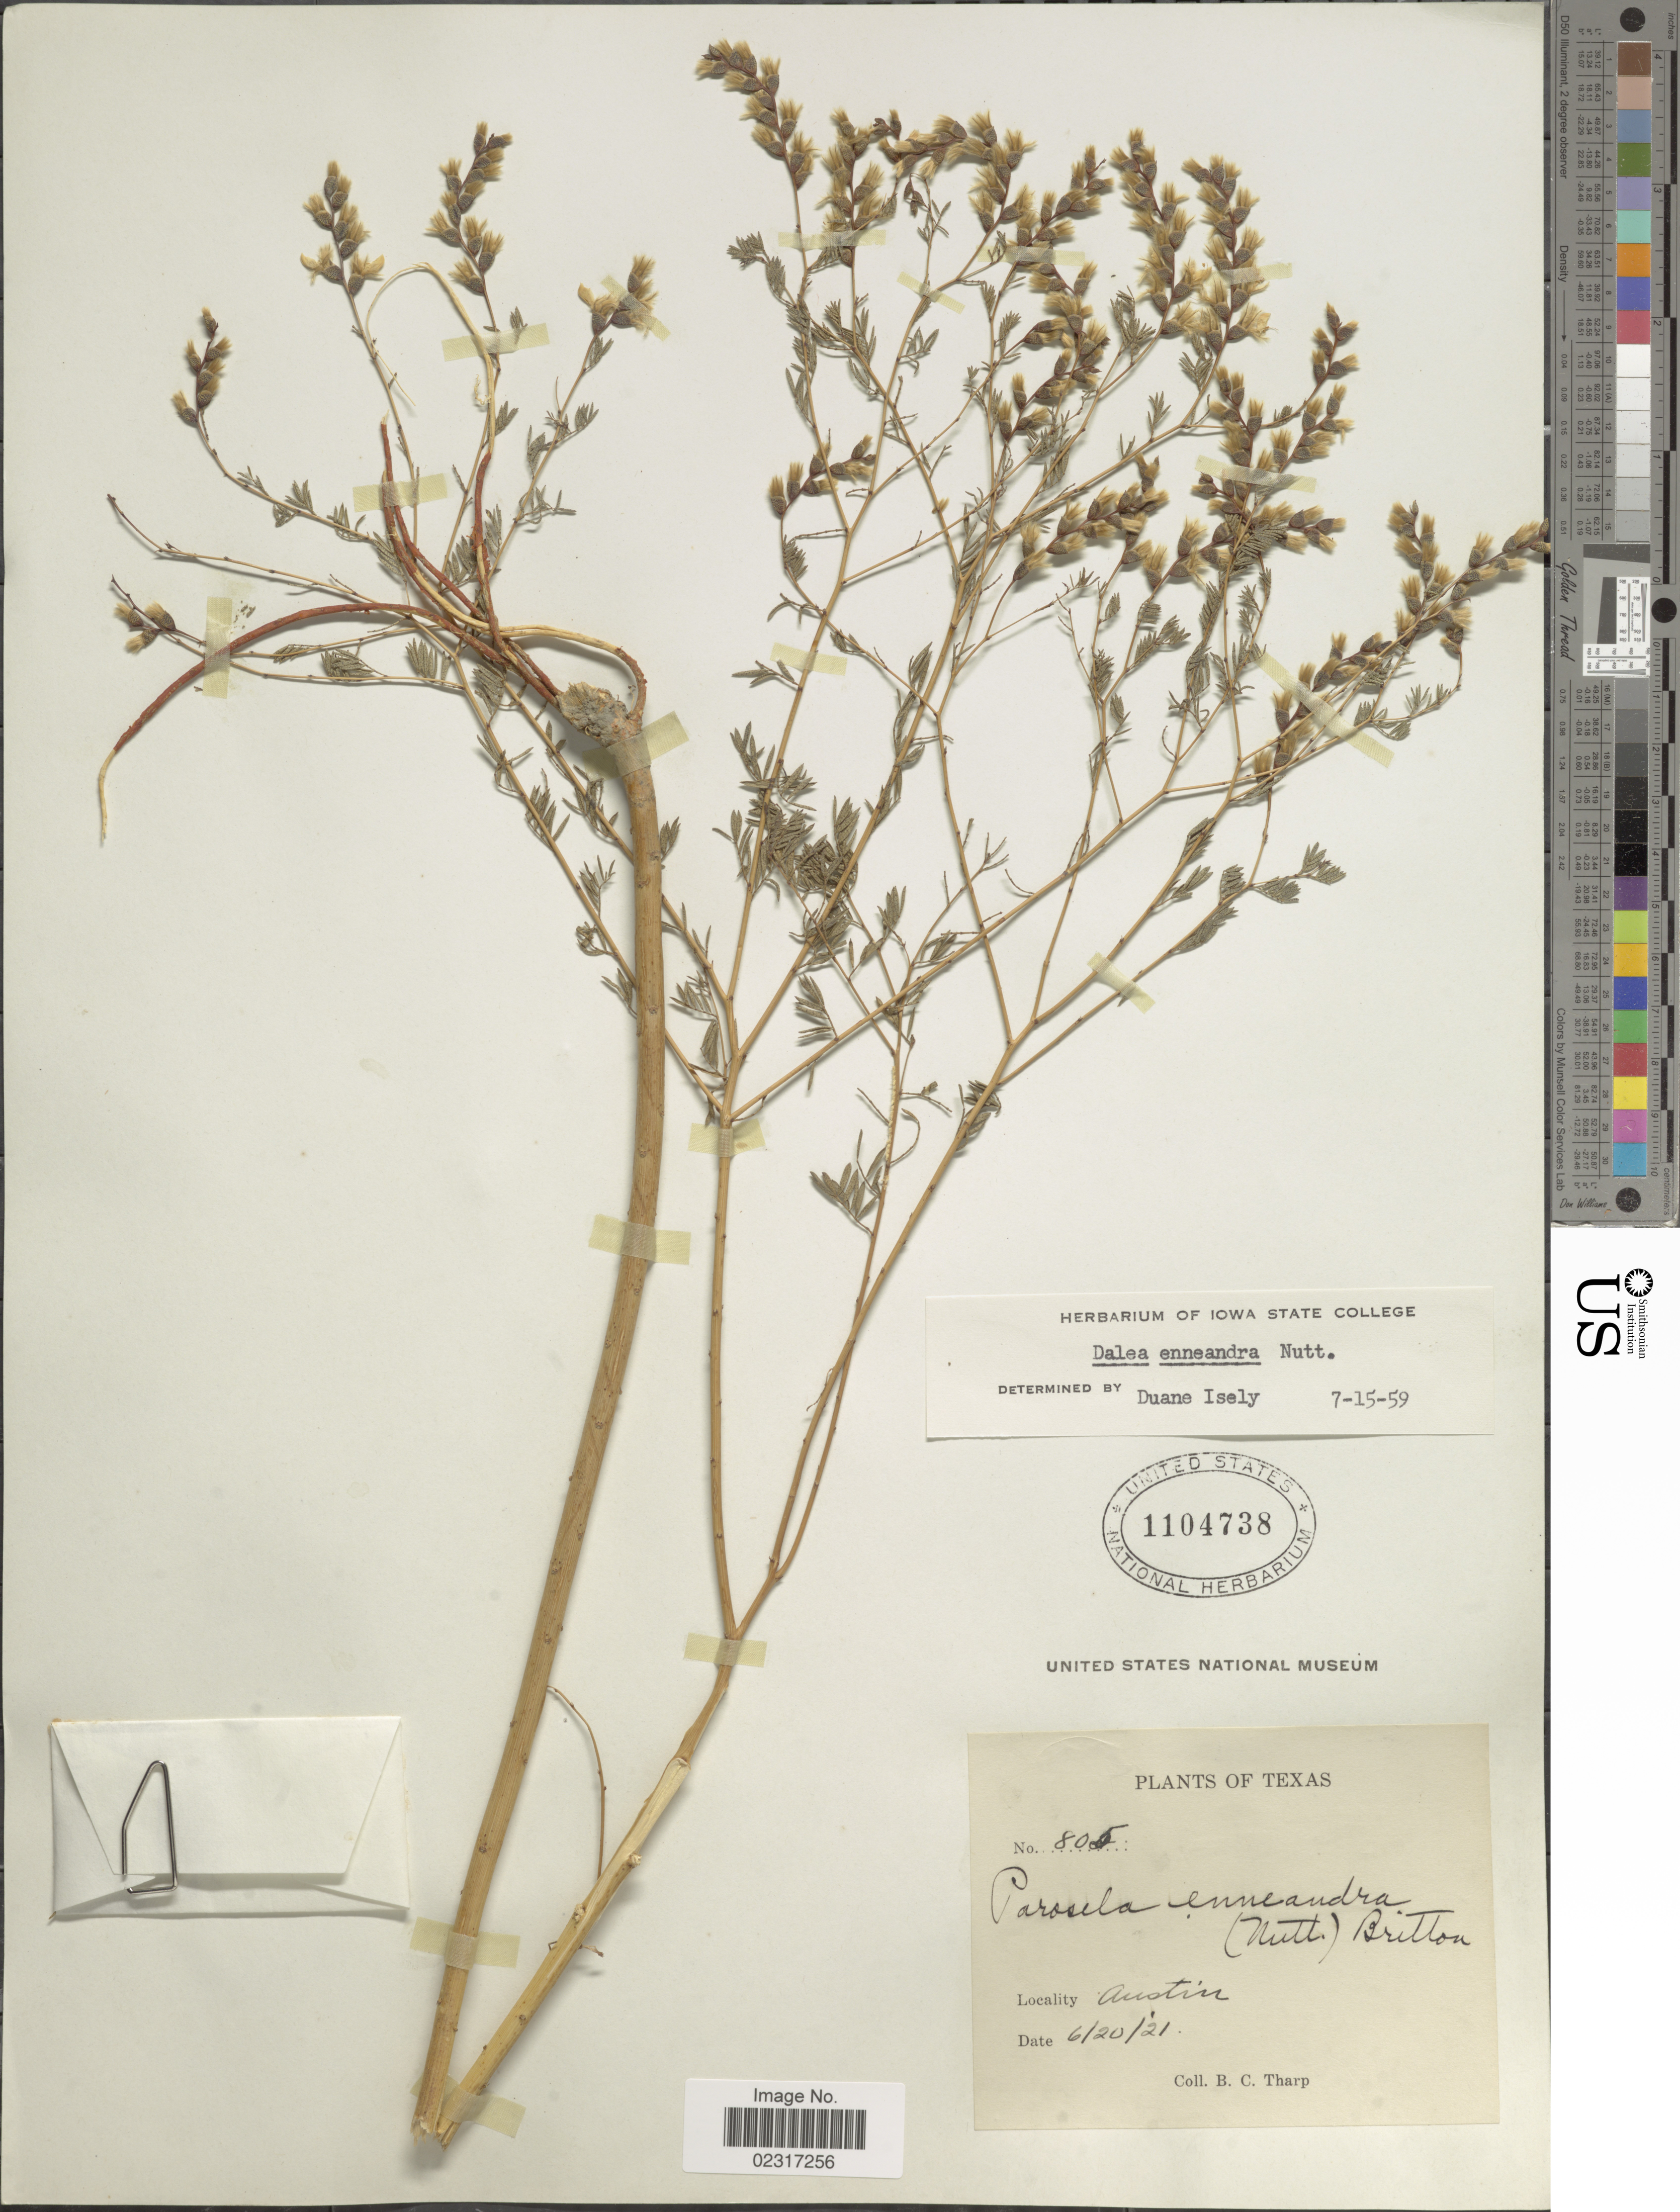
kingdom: Plantae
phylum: Tracheophyta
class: Magnoliopsida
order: Fabales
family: Fabaceae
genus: Dalea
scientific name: Dalea enneandra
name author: Nutt.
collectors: B. C. Tharp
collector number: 805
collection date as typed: Transcribed d/m/y: 20/6/21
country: United States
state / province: Texas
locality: Austin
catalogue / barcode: US 1104738